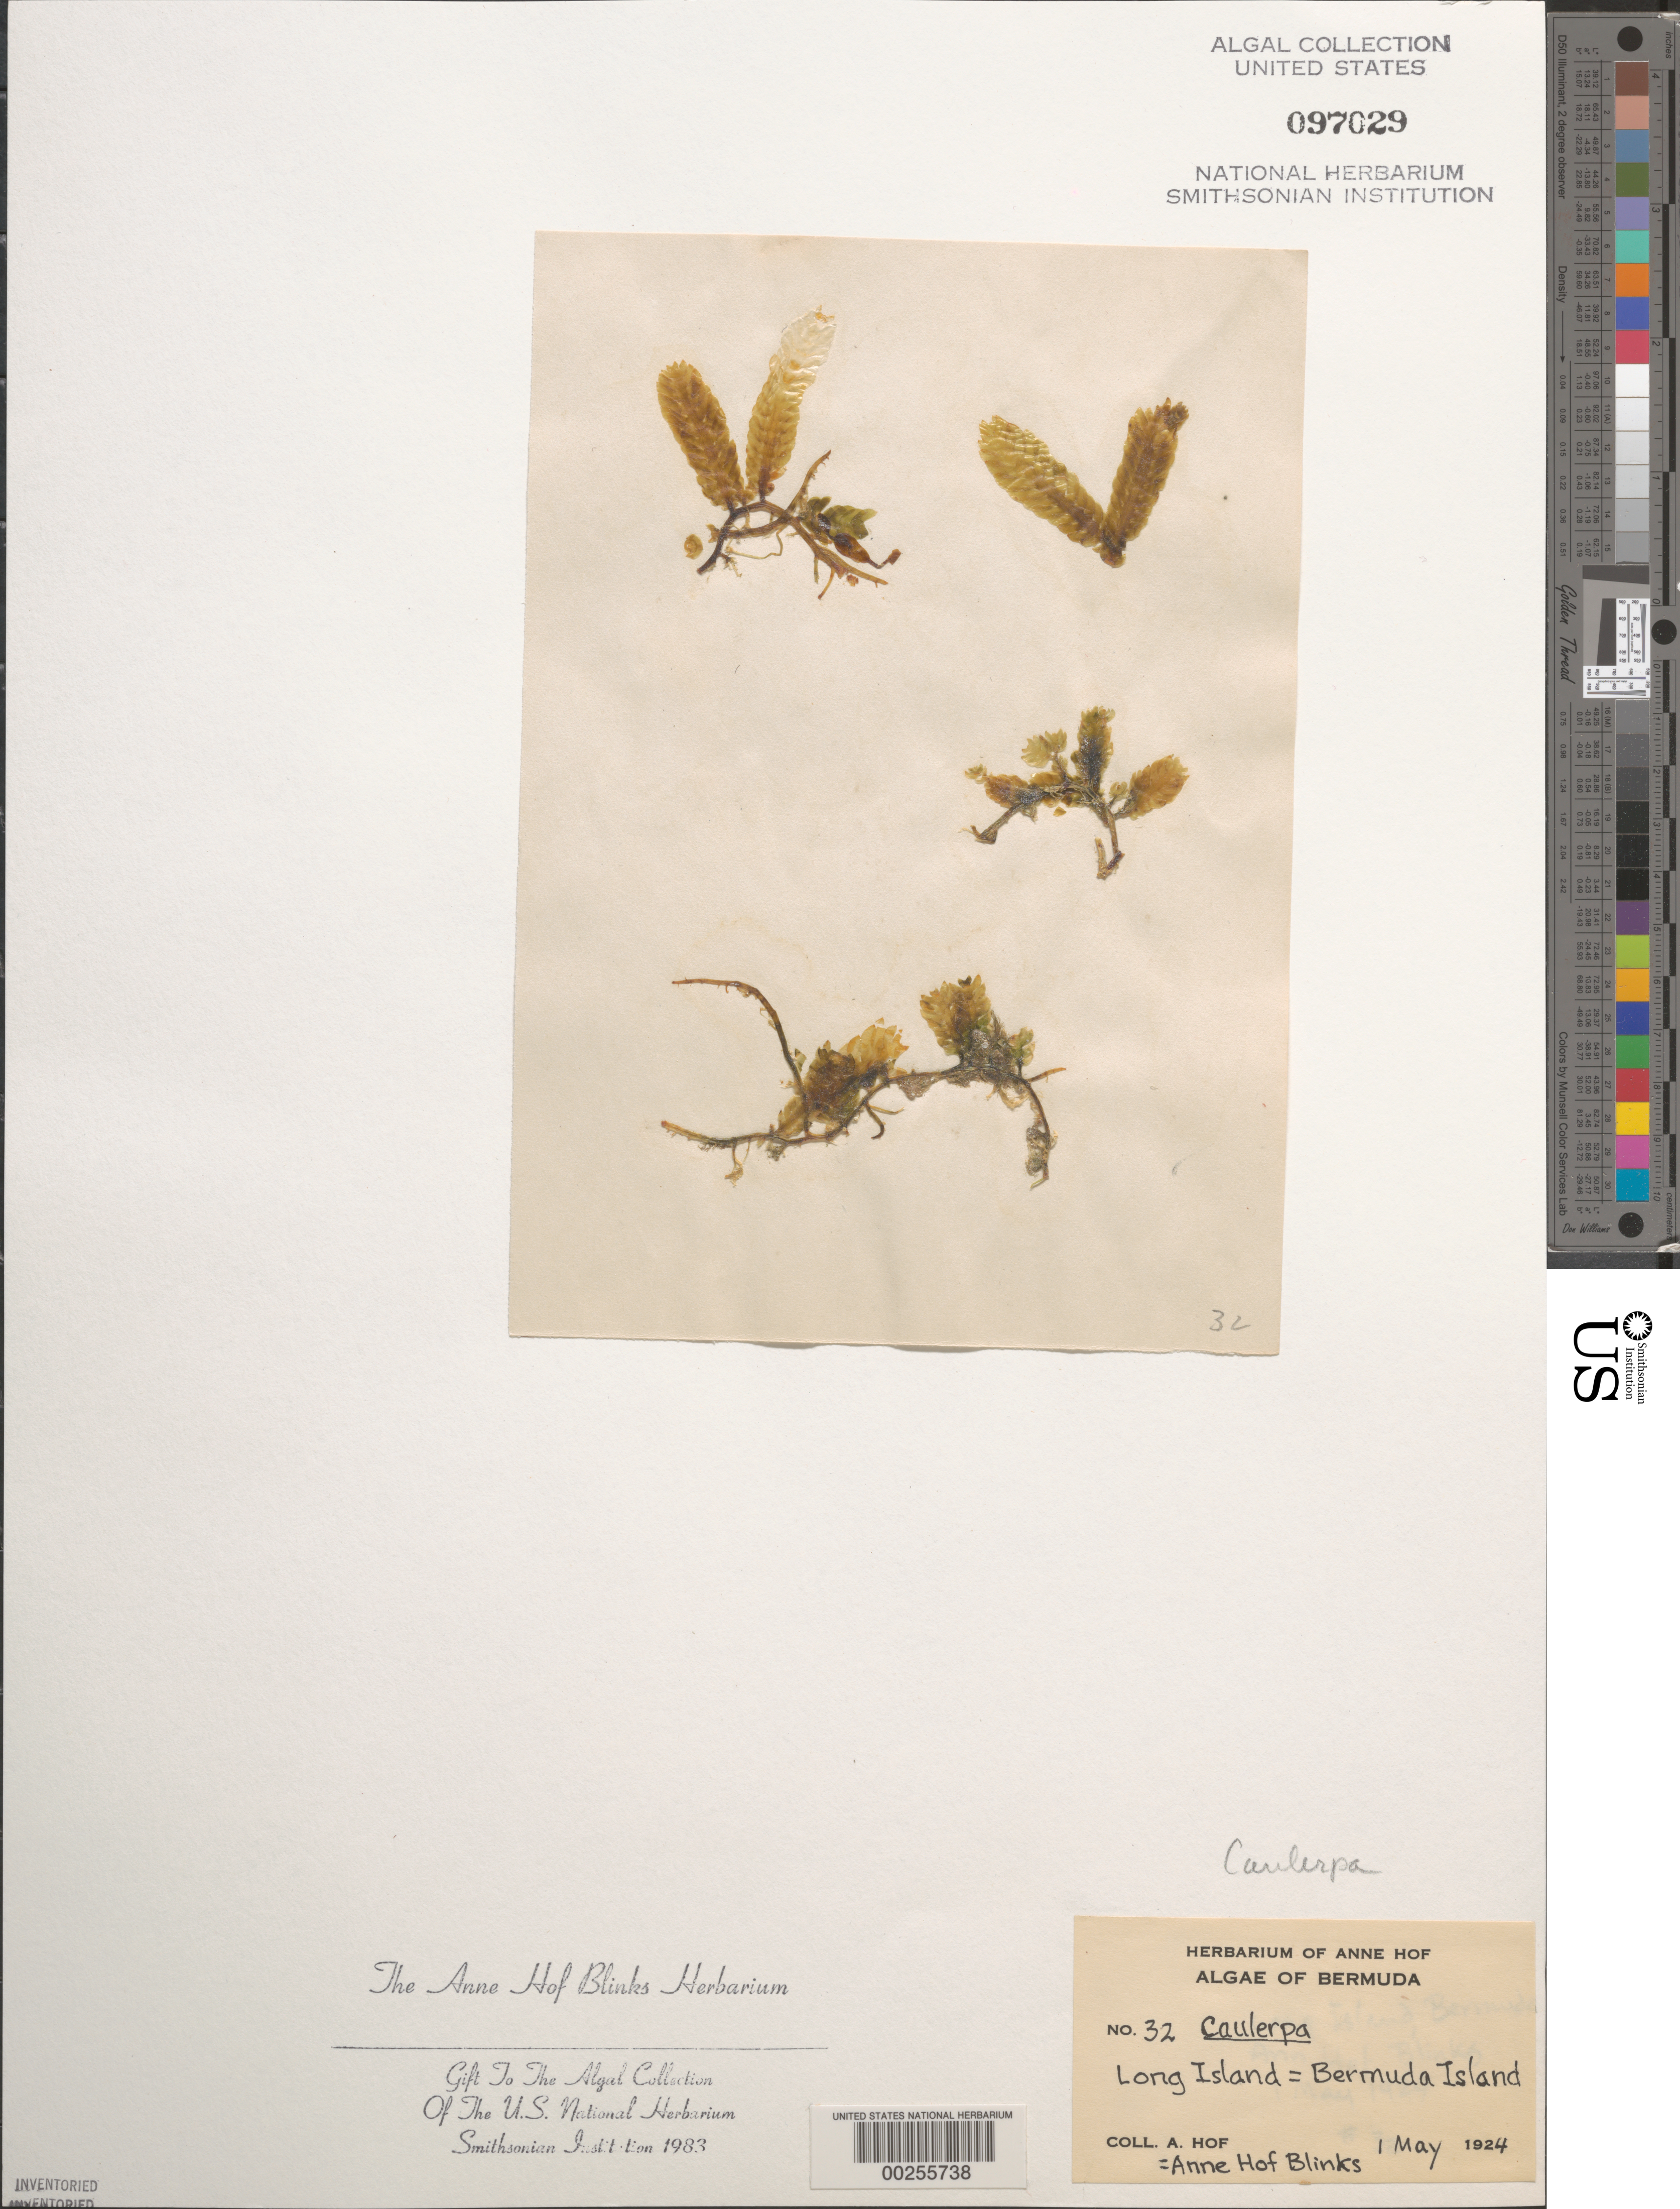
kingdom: Plantae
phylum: Chlorophyta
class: Ulvophyceae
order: Bryopsidales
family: Caulerpaceae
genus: Caulerpa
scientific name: Caulerpa sp.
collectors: A. Blinks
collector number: AHB 32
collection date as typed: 01 May 1924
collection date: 1924-05-01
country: Bermuda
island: Bermuda Island (Long Island)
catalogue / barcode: US 97029